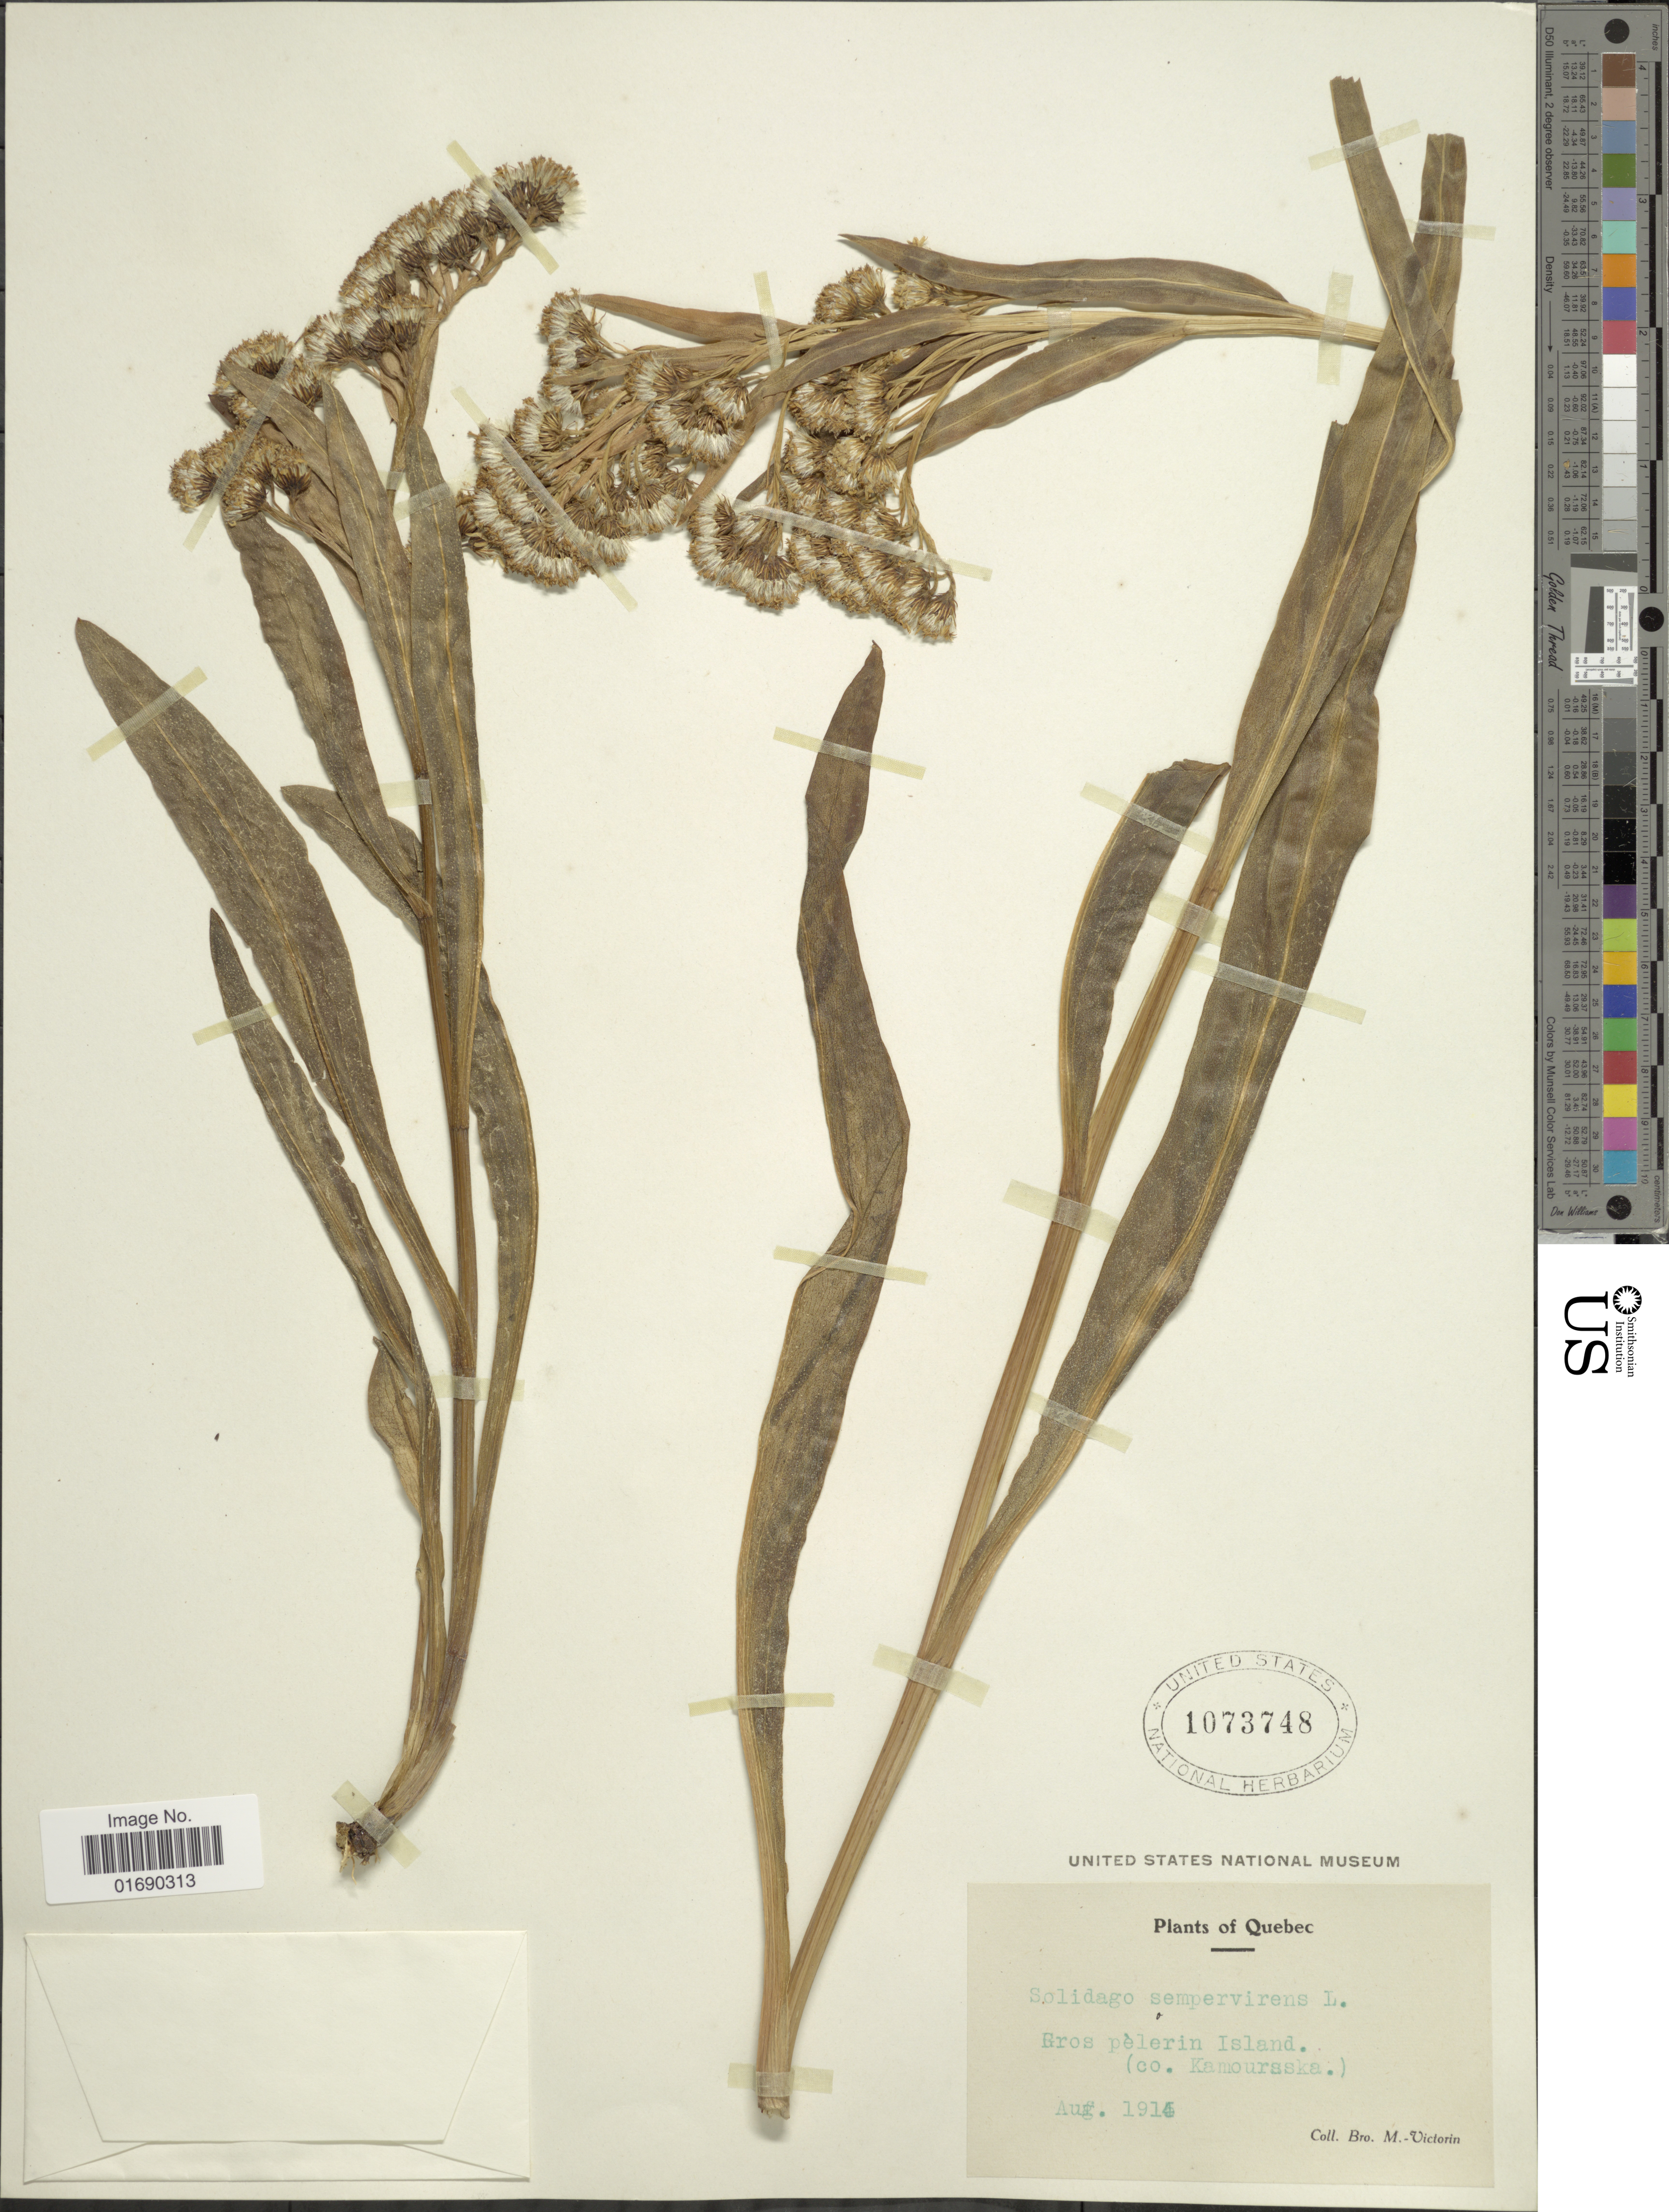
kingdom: Plantae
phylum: Tracheophyta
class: Magnoliopsida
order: Asterales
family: Asteraceae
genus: Solidago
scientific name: Solidago sempervirens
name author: L.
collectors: Fr. Marie-Victorin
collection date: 1914-08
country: Canada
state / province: Quebec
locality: Bros pèlerin Island (co. Kamourska)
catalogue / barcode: US 1073748